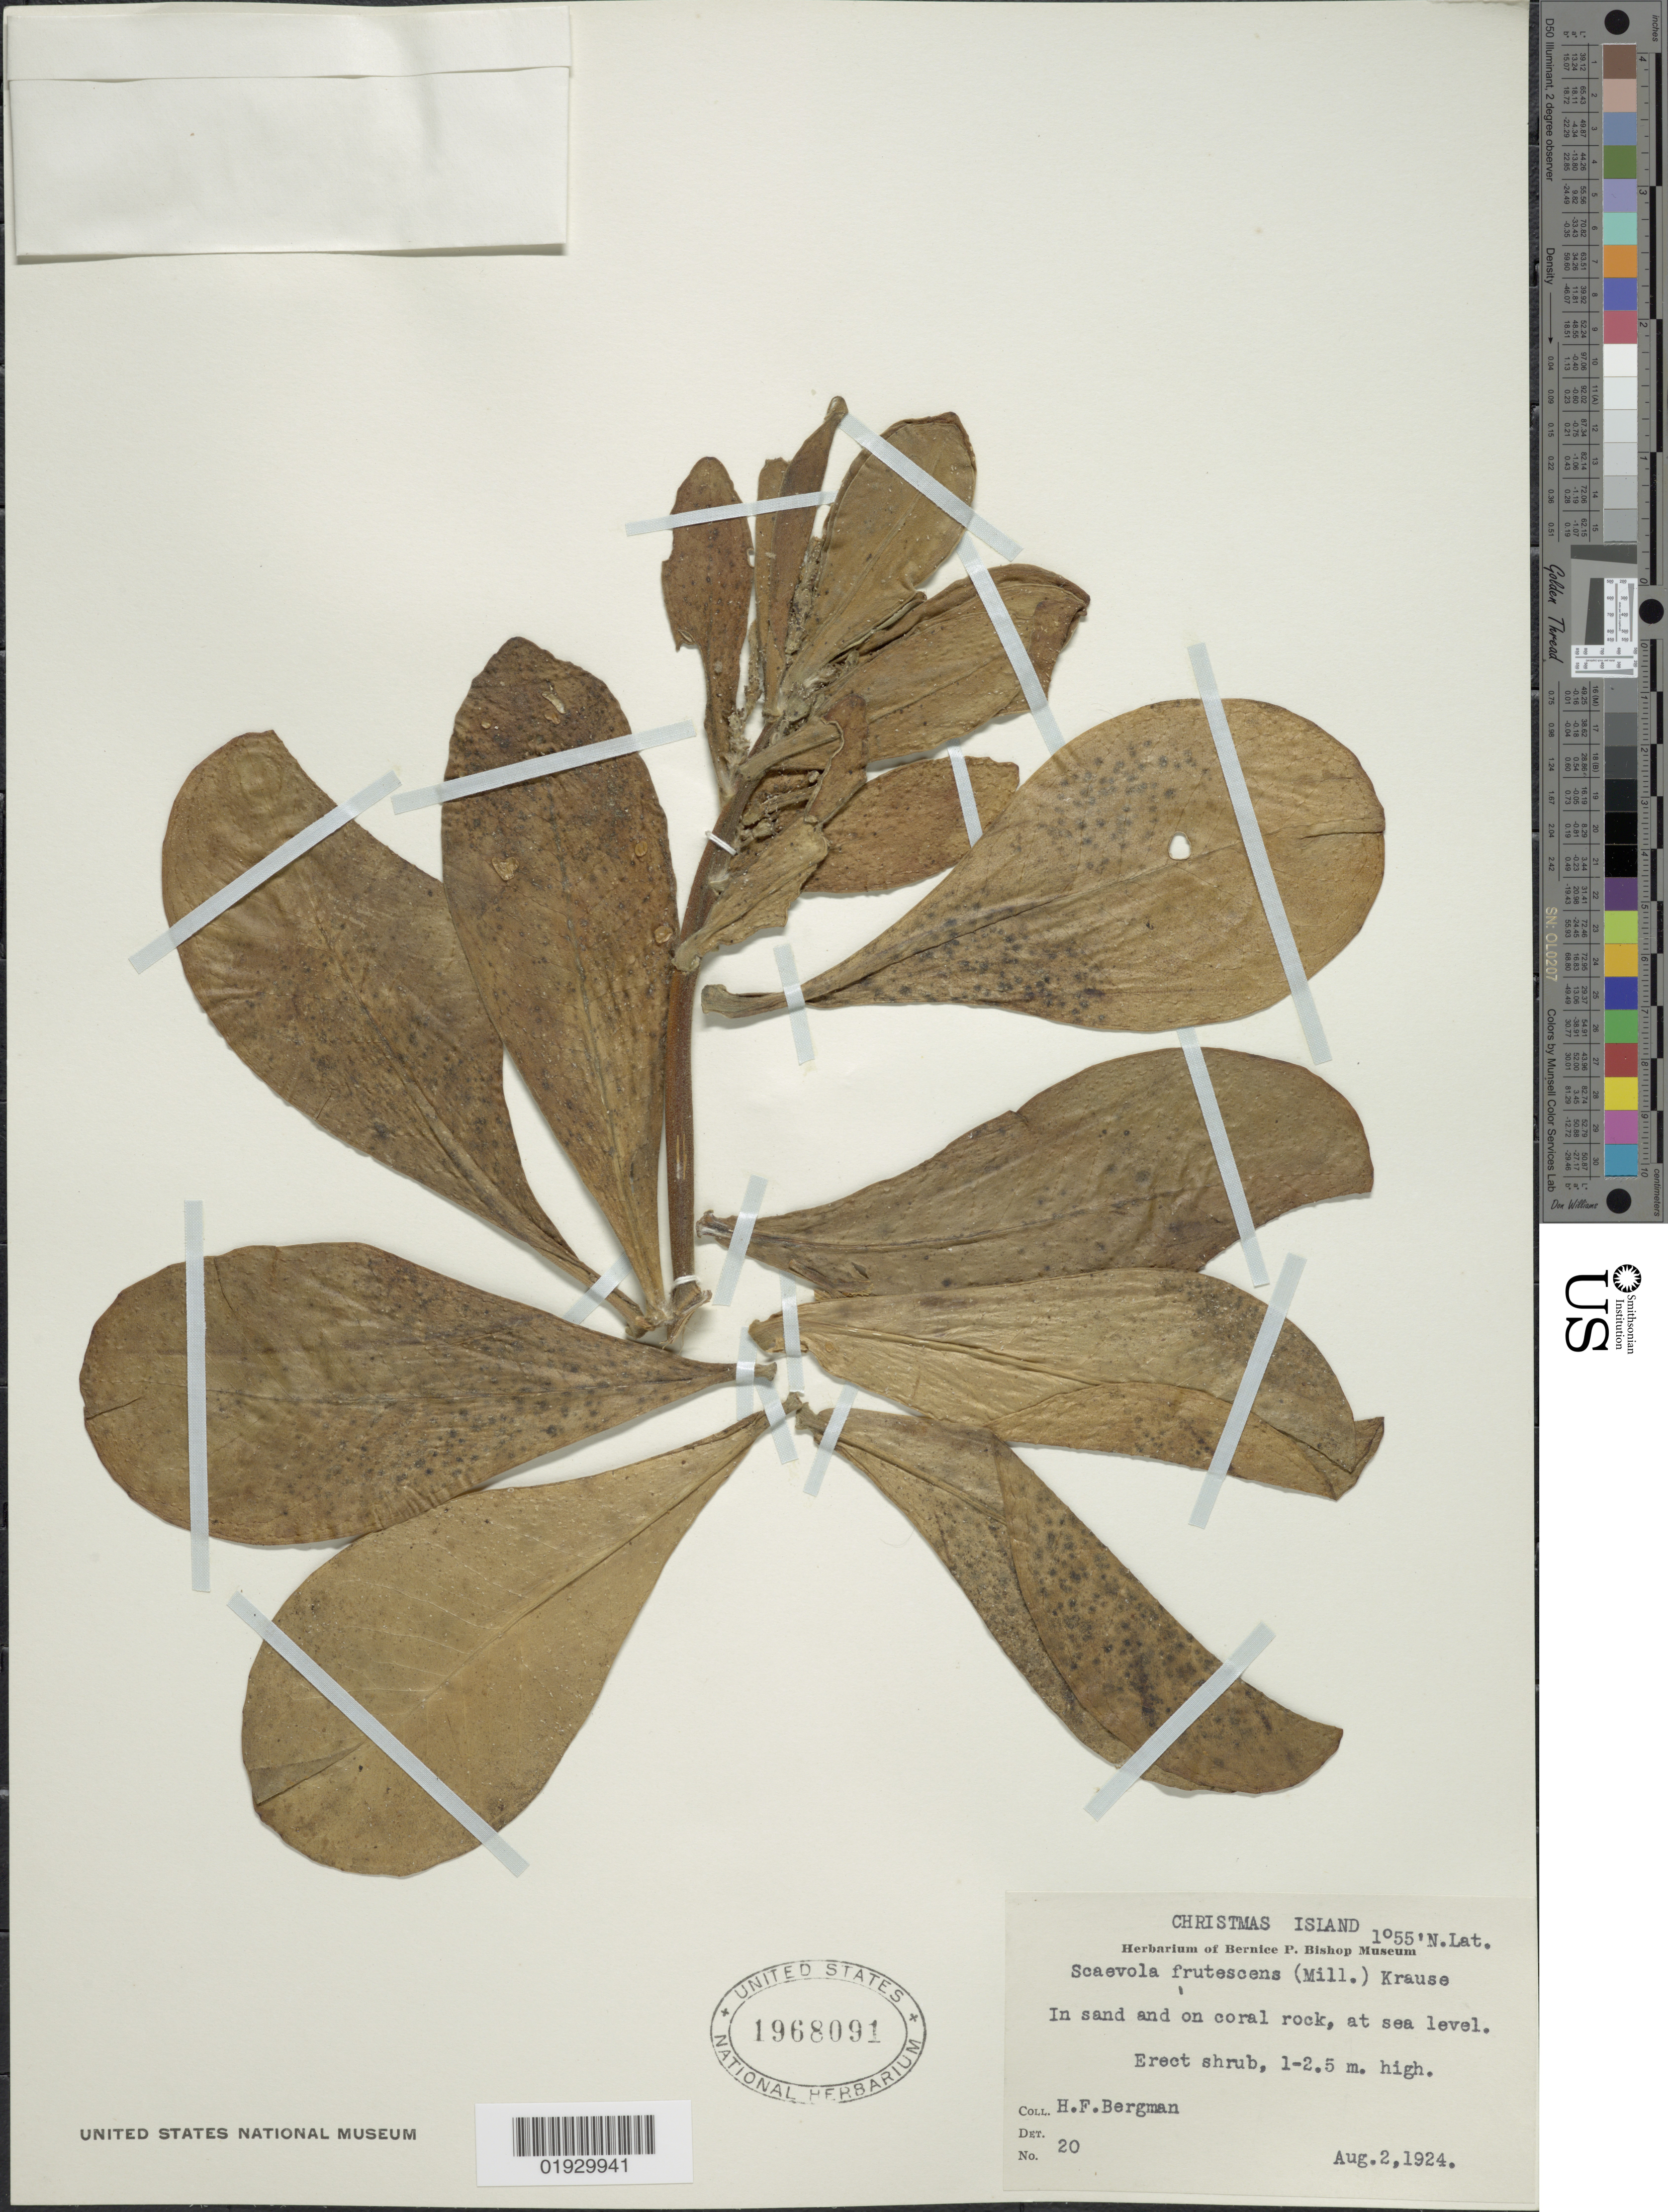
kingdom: Plantae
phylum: Tracheophyta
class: Magnoliopsida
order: Asterales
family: Goodeniaceae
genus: Scaevola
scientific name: Scaevola taccada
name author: (Gaertn.) Roxb.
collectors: H. Bergmann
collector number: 20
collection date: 1924-08-02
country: Australia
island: Christmas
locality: Christmas Island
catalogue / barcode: US 1968091